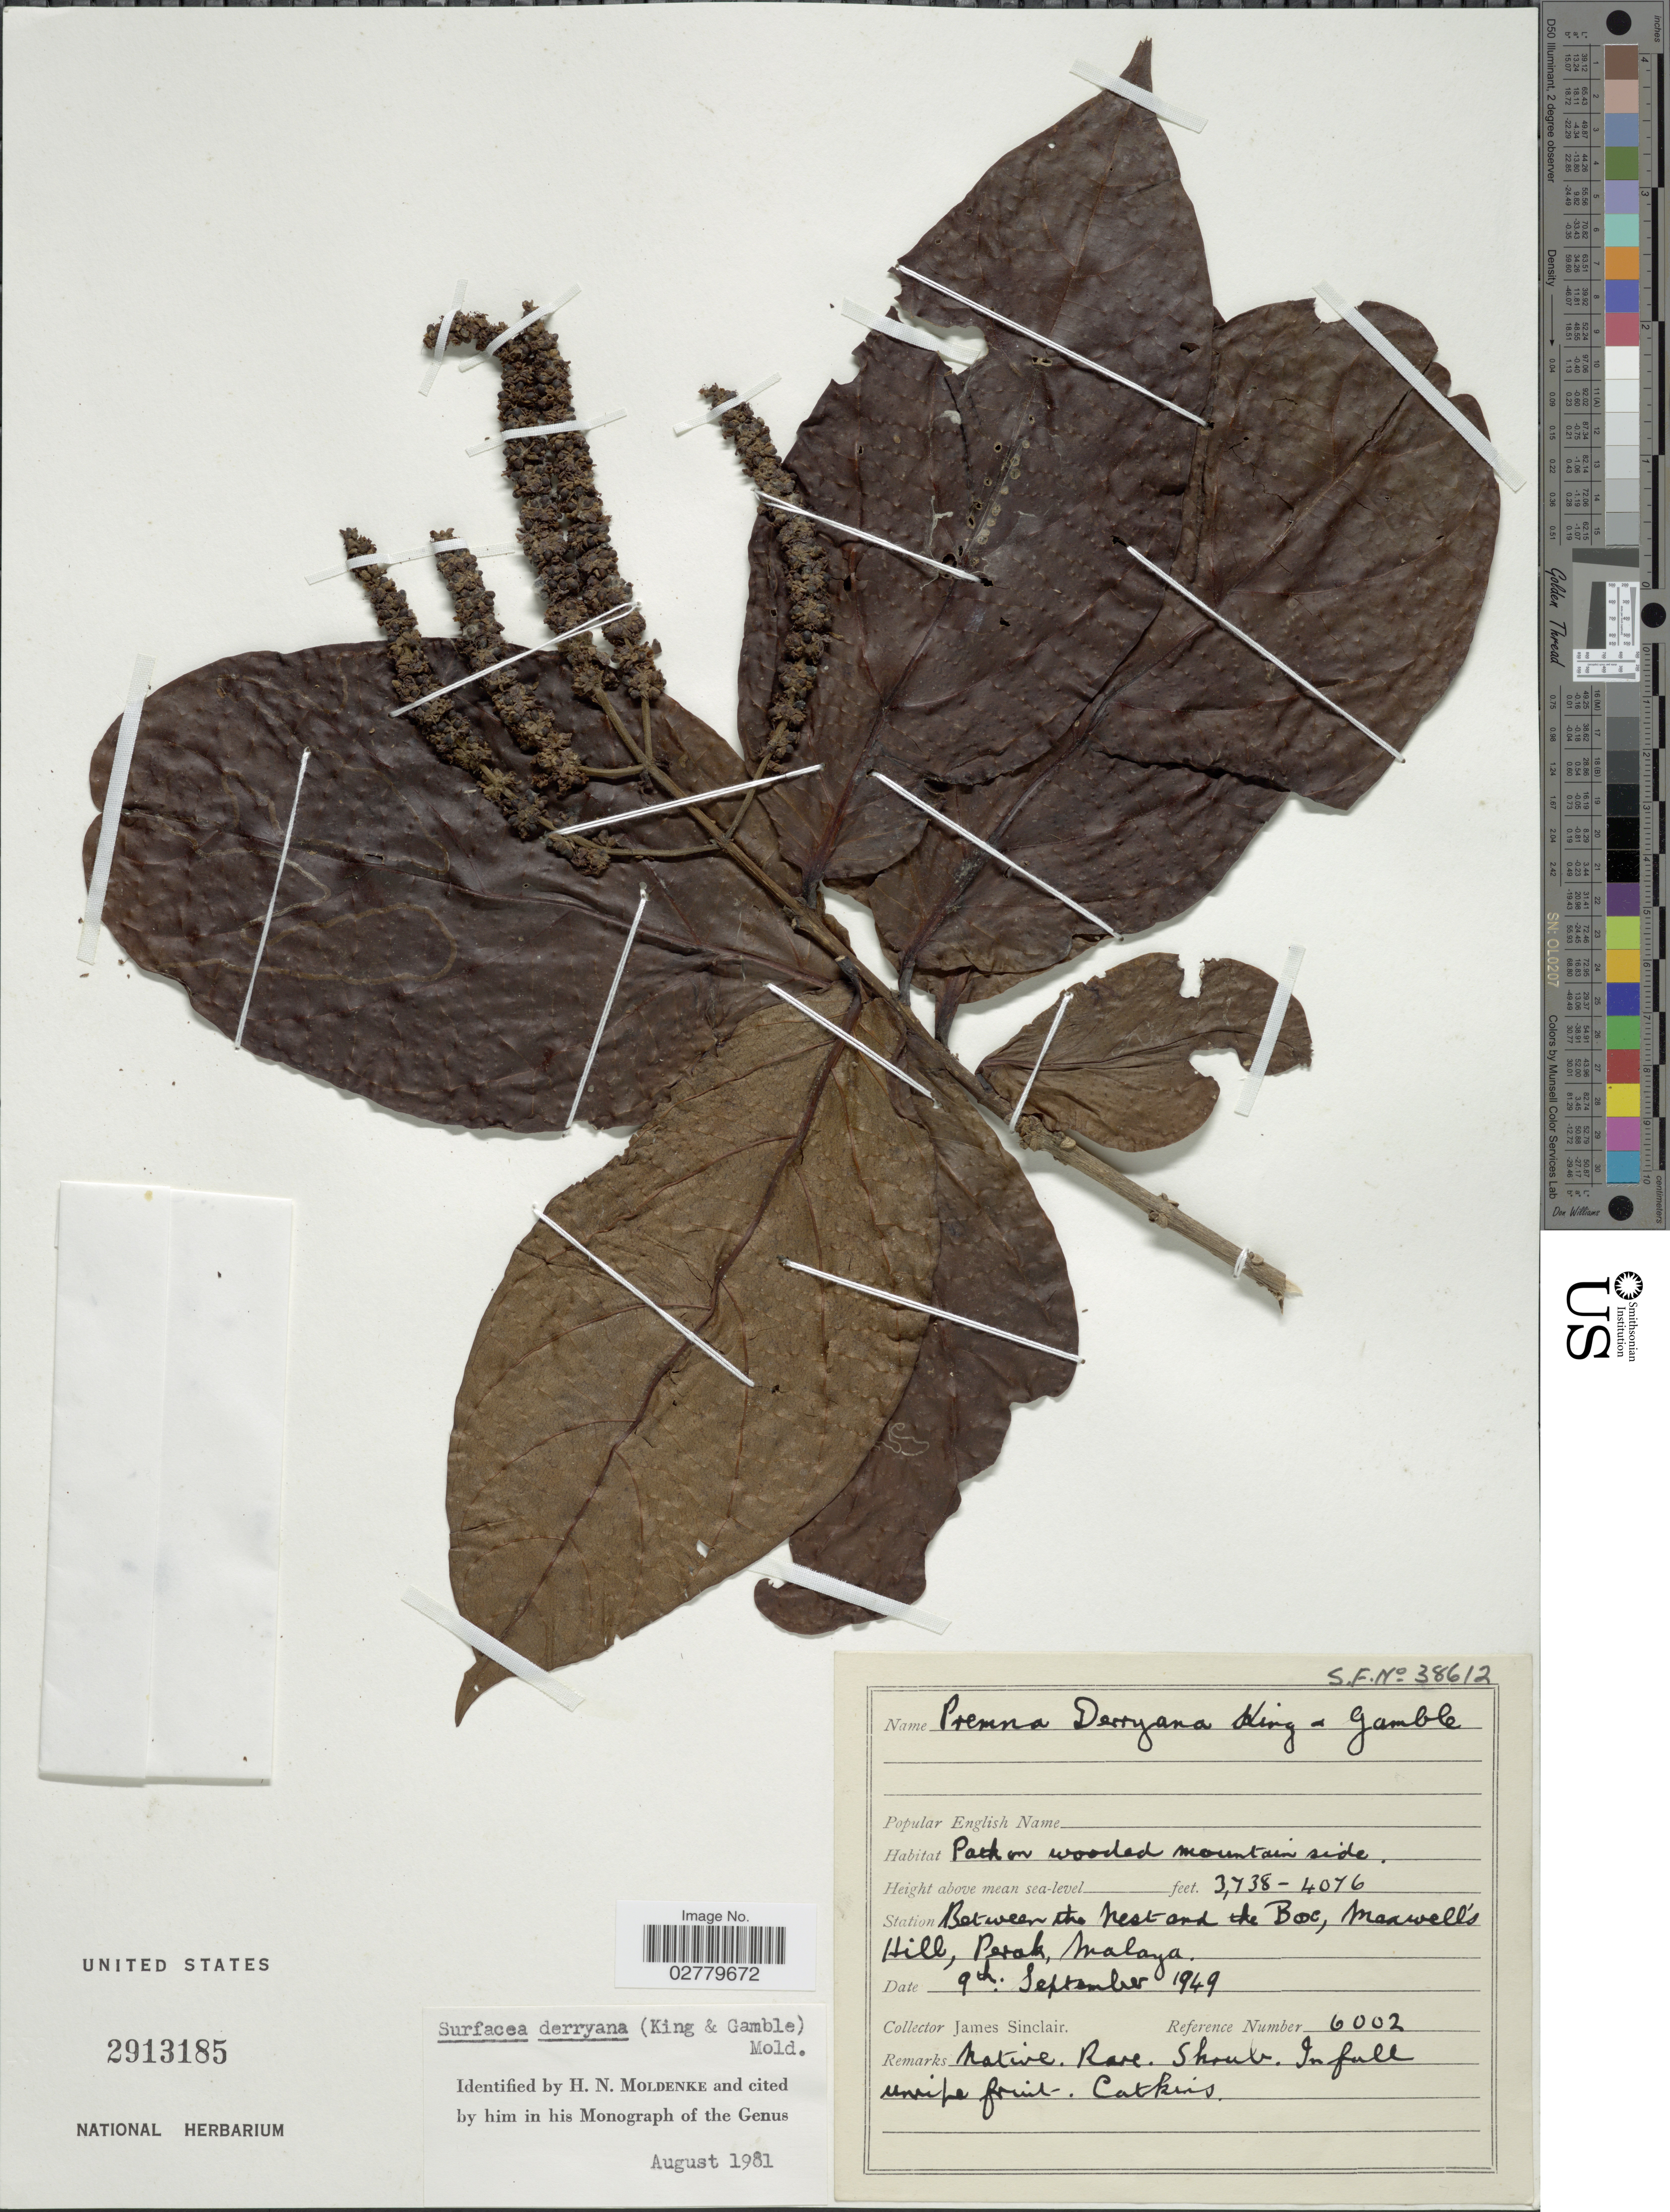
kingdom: Plantae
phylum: Tracheophyta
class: Magnoliopsida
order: Lamiales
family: Lamiaceae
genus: Premna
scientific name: Premna derryana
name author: King & Gamble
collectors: J. Sinclair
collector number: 6002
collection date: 1949-09-09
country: Malaysia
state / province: Perak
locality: Between the nest and the Box, Meawell's Hill, Malaya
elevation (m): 1139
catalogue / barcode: US 2913185